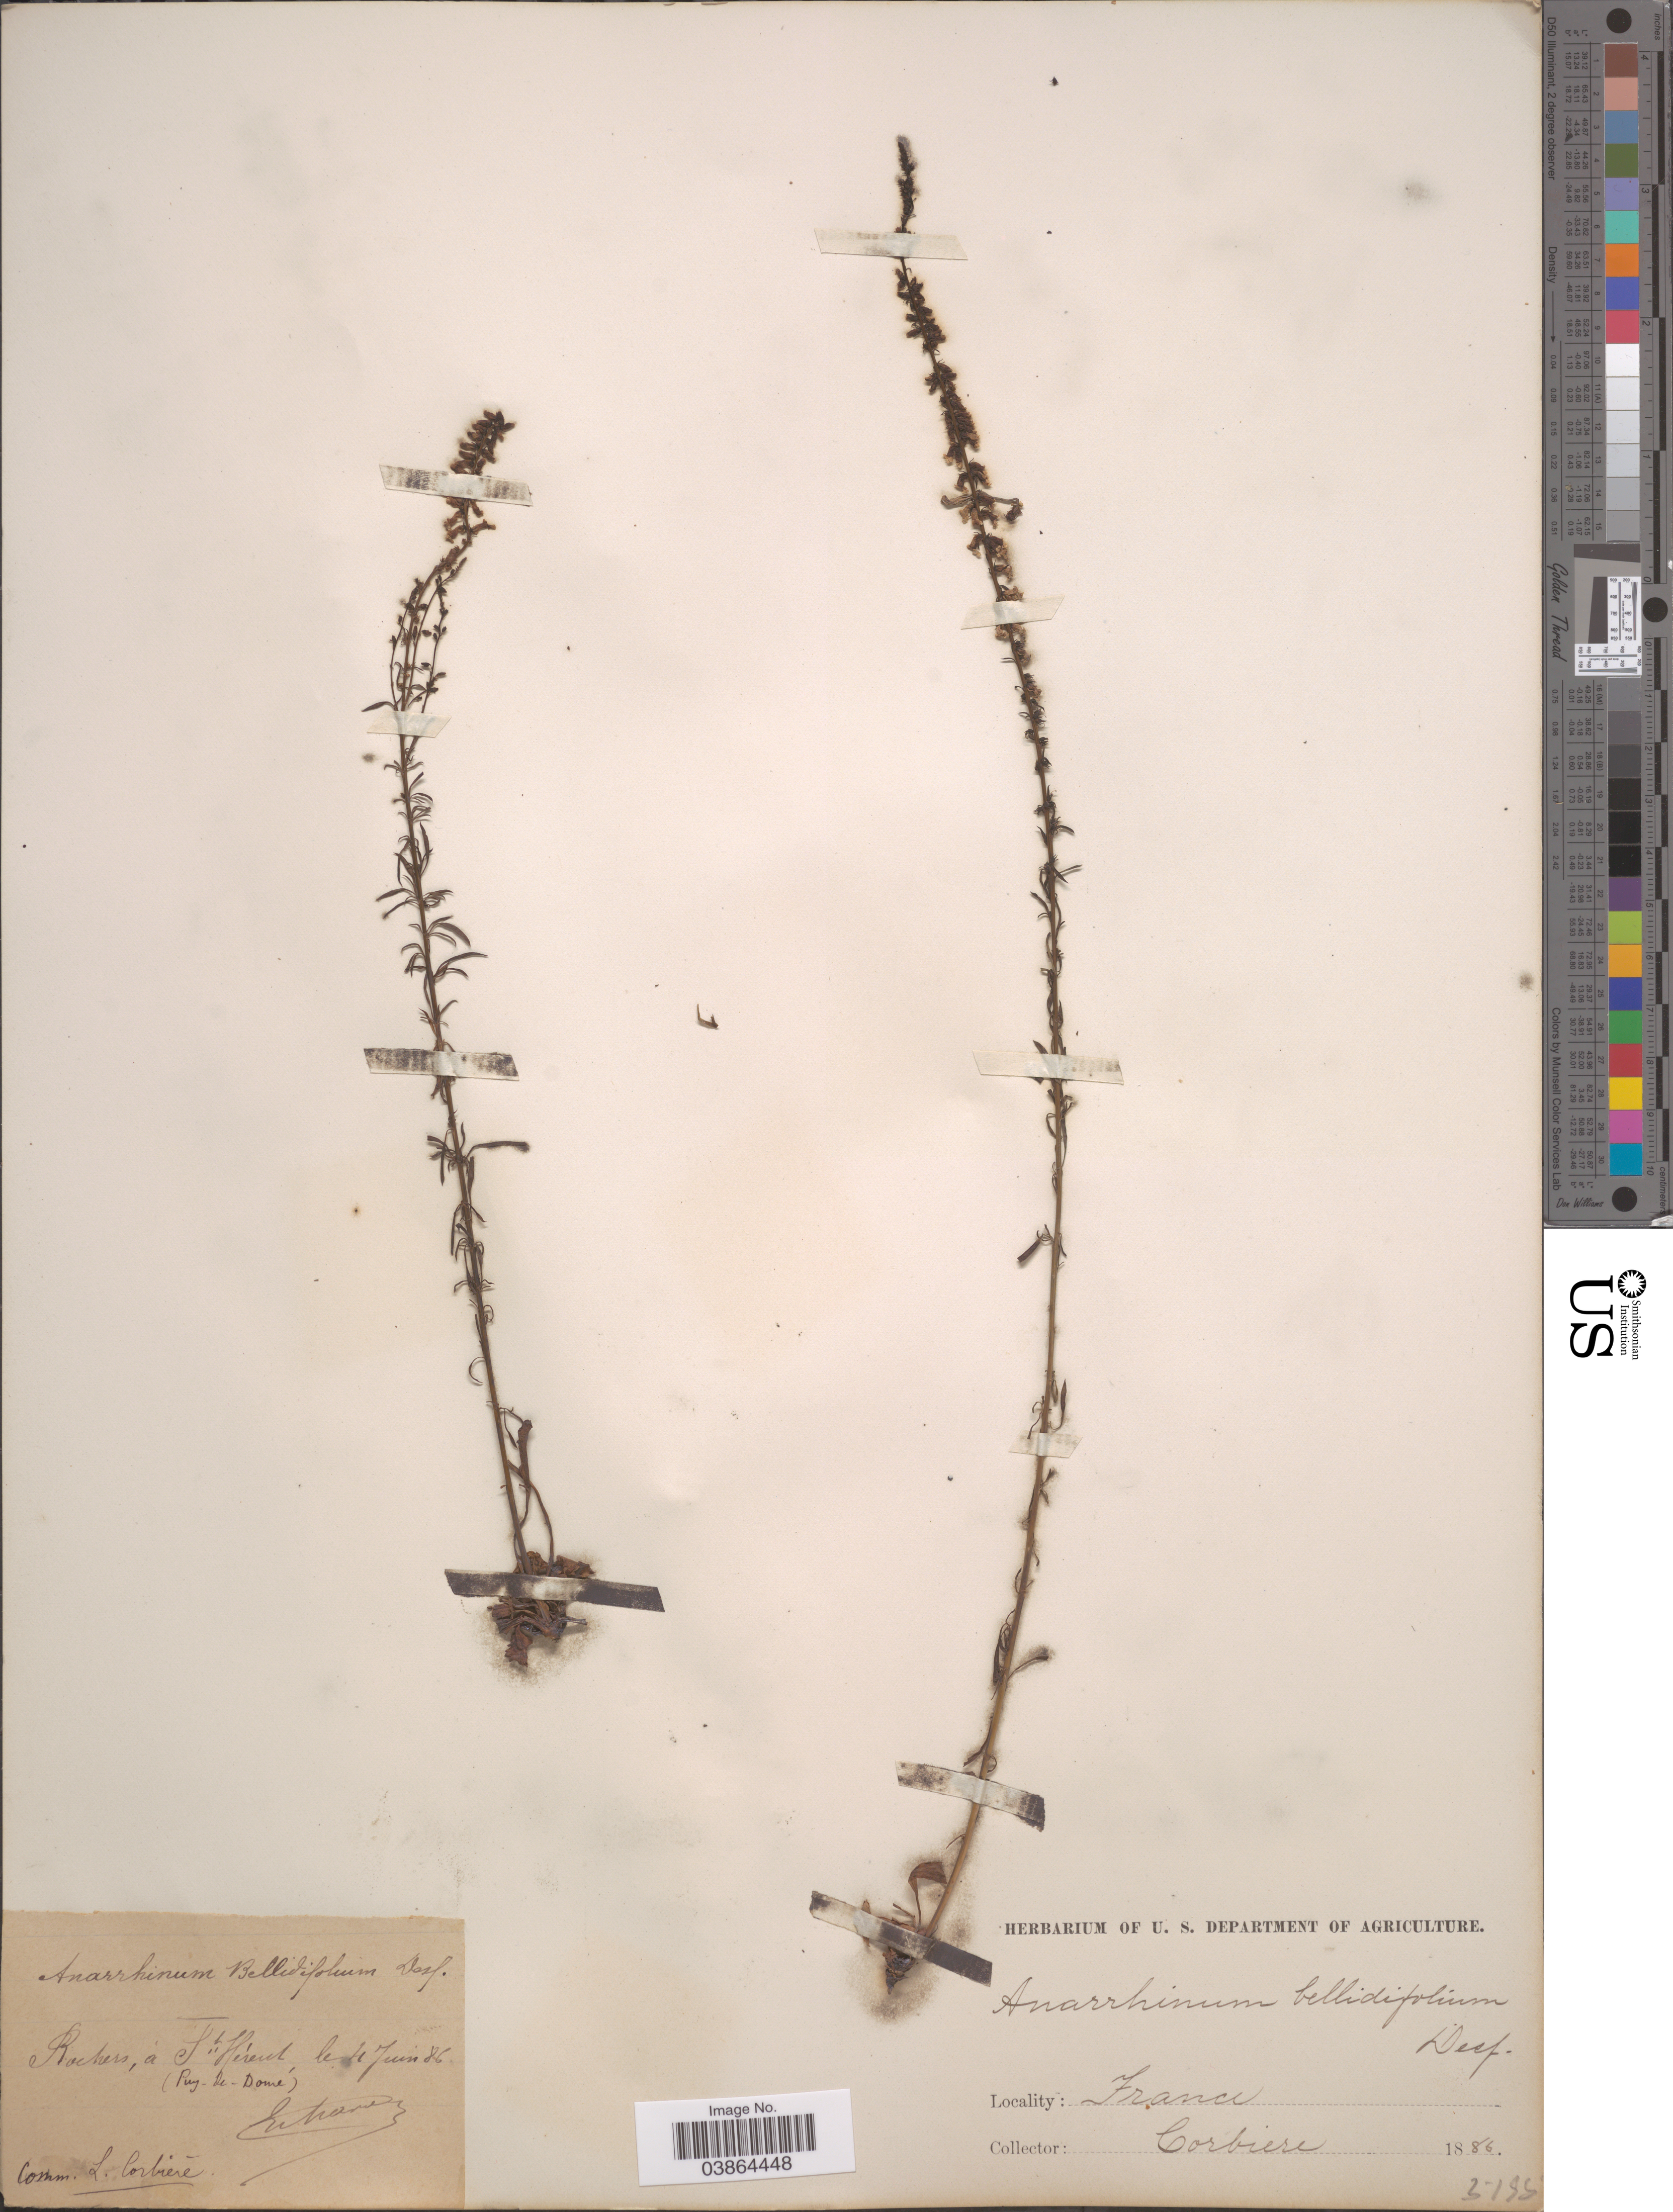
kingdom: Plantae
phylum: Tracheophyta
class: Magnoliopsida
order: Lamiales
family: Plantaginaceae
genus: Anarrhinum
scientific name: Anarrhinum bellidifolium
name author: (L.) Willd.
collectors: Corbiere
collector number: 3193*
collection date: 1886-06-04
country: France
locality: Rochers, a St Herent. (Puy- De Domé).